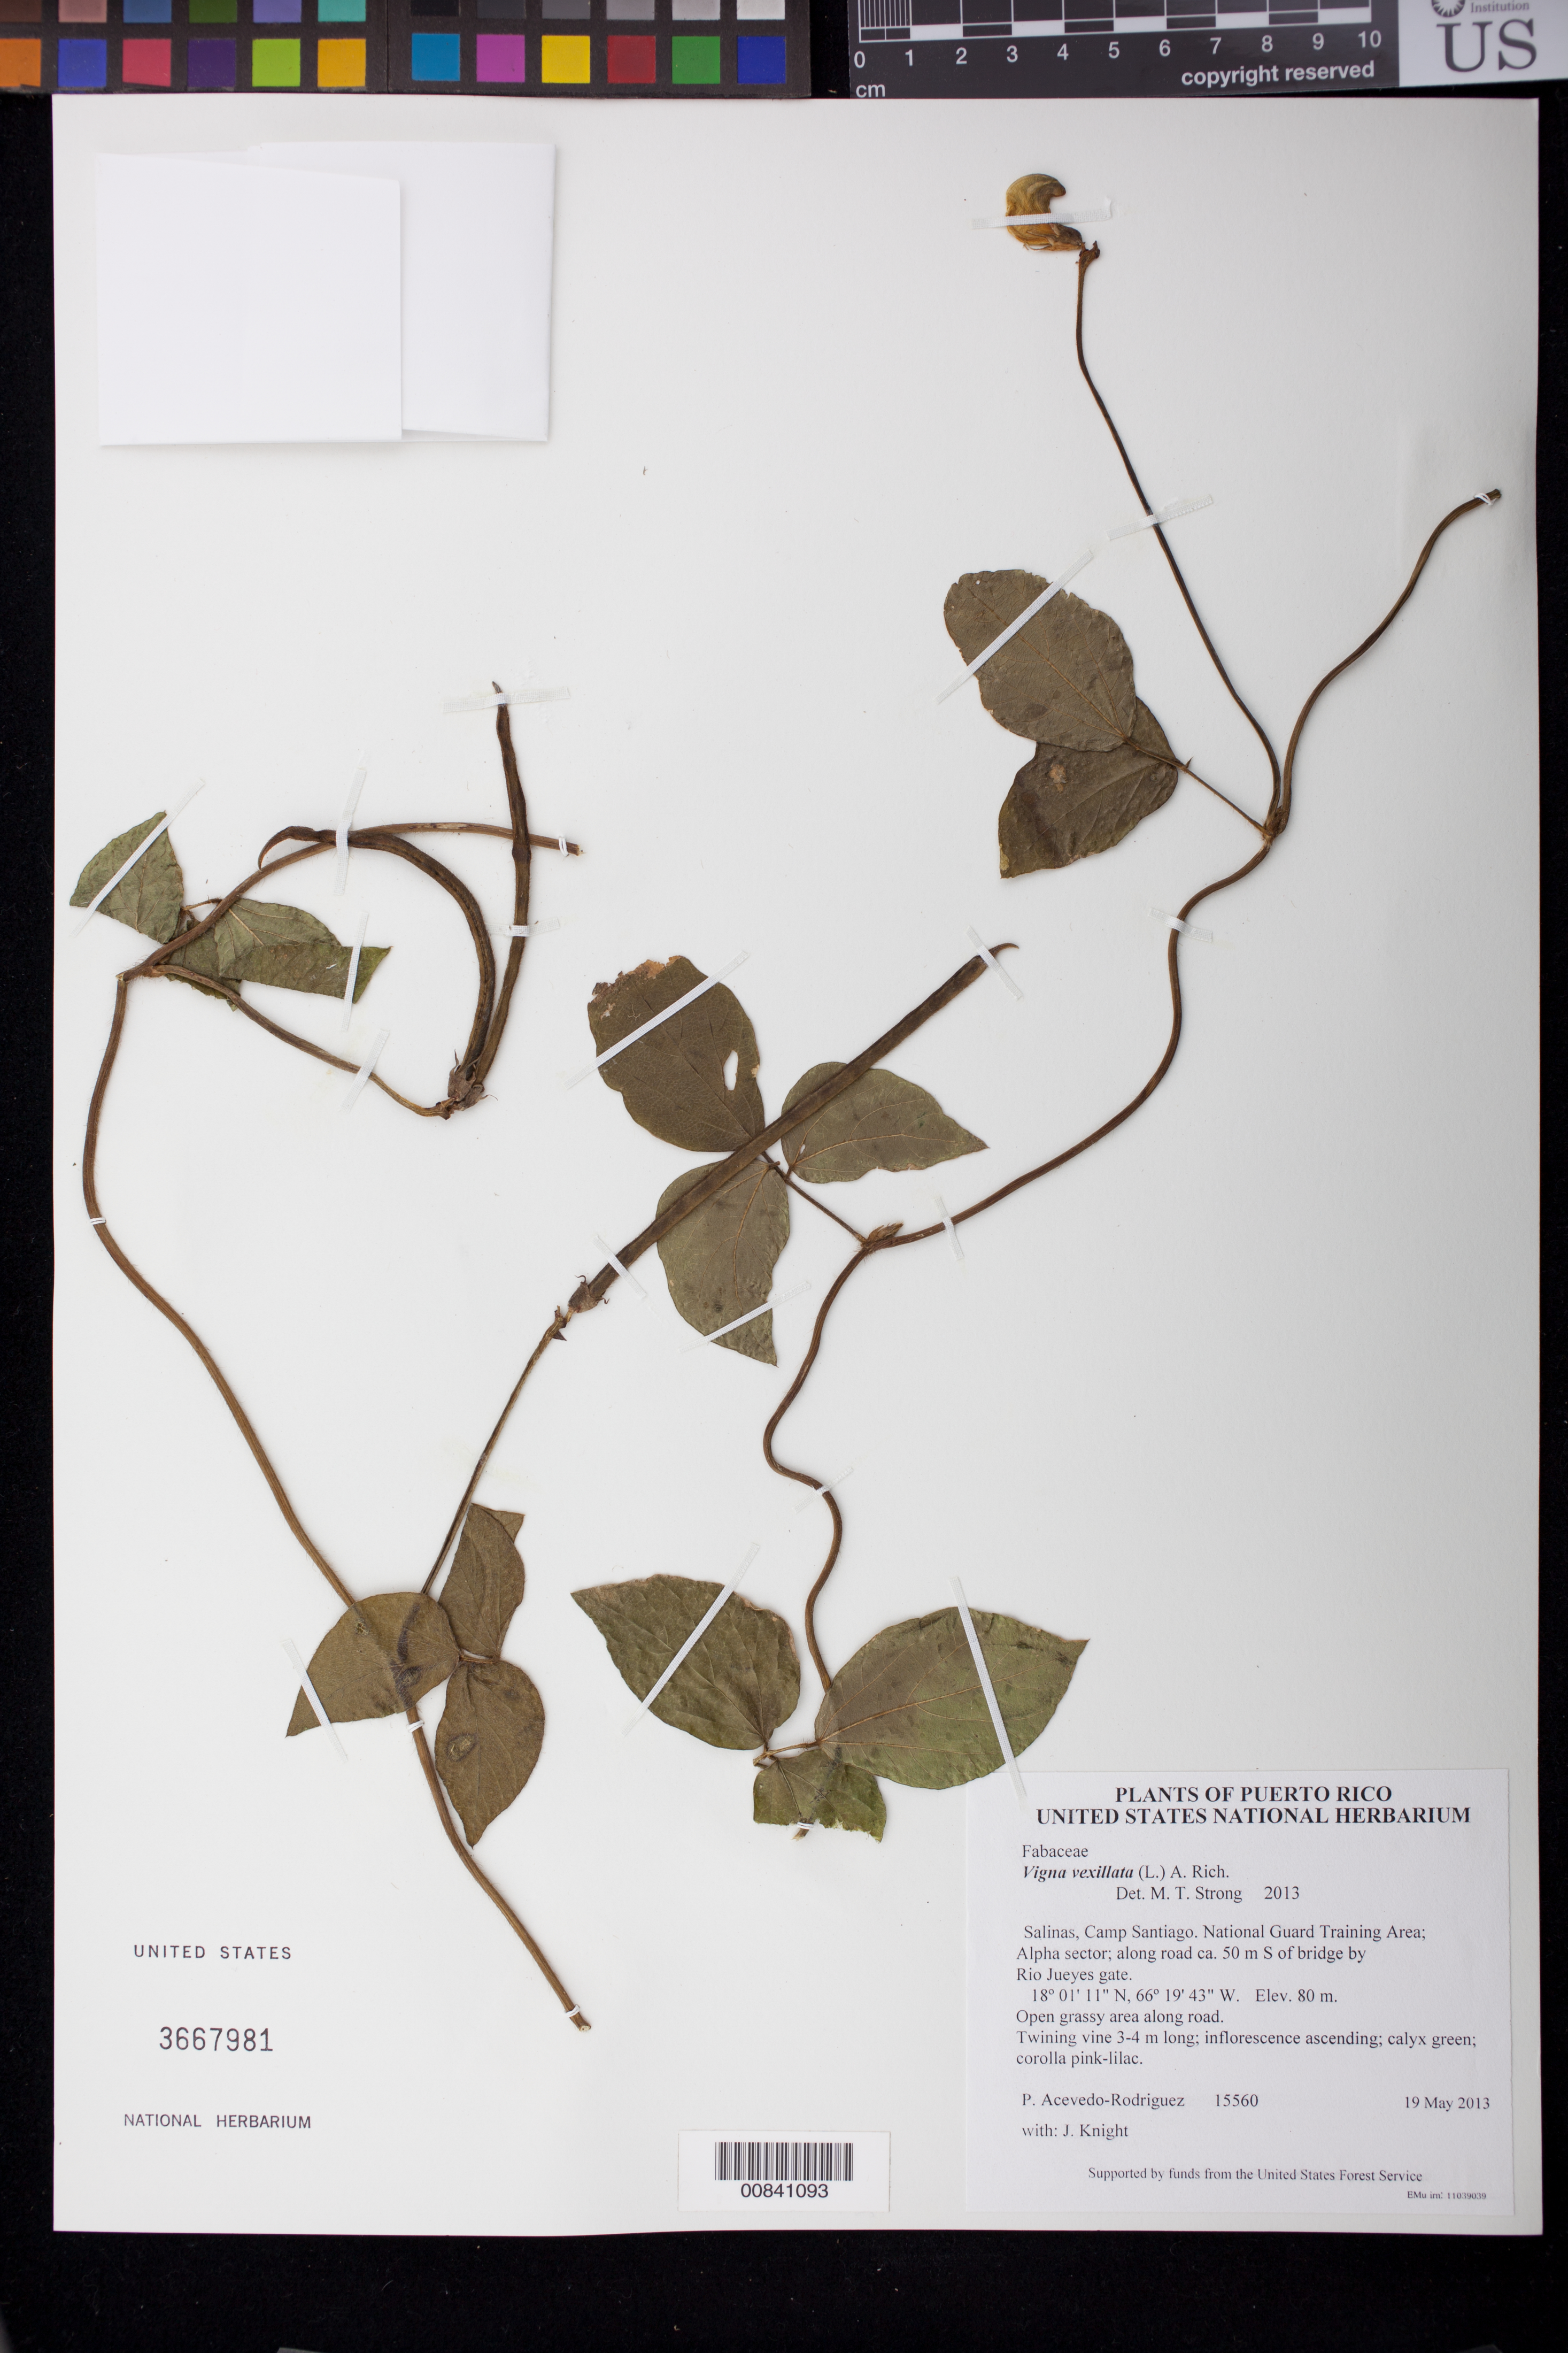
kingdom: Plantae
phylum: Tracheophyta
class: Magnoliopsida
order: Fabales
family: Fabaceae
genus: Vigna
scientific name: Vigna vexillata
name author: (L.) A. Rich.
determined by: Strong, M. T., (US), Smithsonian Institution - National Museum of Natural History (UNITED STATES)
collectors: P. Acevedo-Rodr. & J. Knight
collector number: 15560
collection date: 2013-05-19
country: Puerto Rico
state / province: Salinas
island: Puerto Rico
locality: Camp Santiago. National Guard Training Area; Alpha sector; along road ca. 50 m S of bridge by Rio Jueyes gate.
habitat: Open grassy area along road.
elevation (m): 80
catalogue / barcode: US 3667981